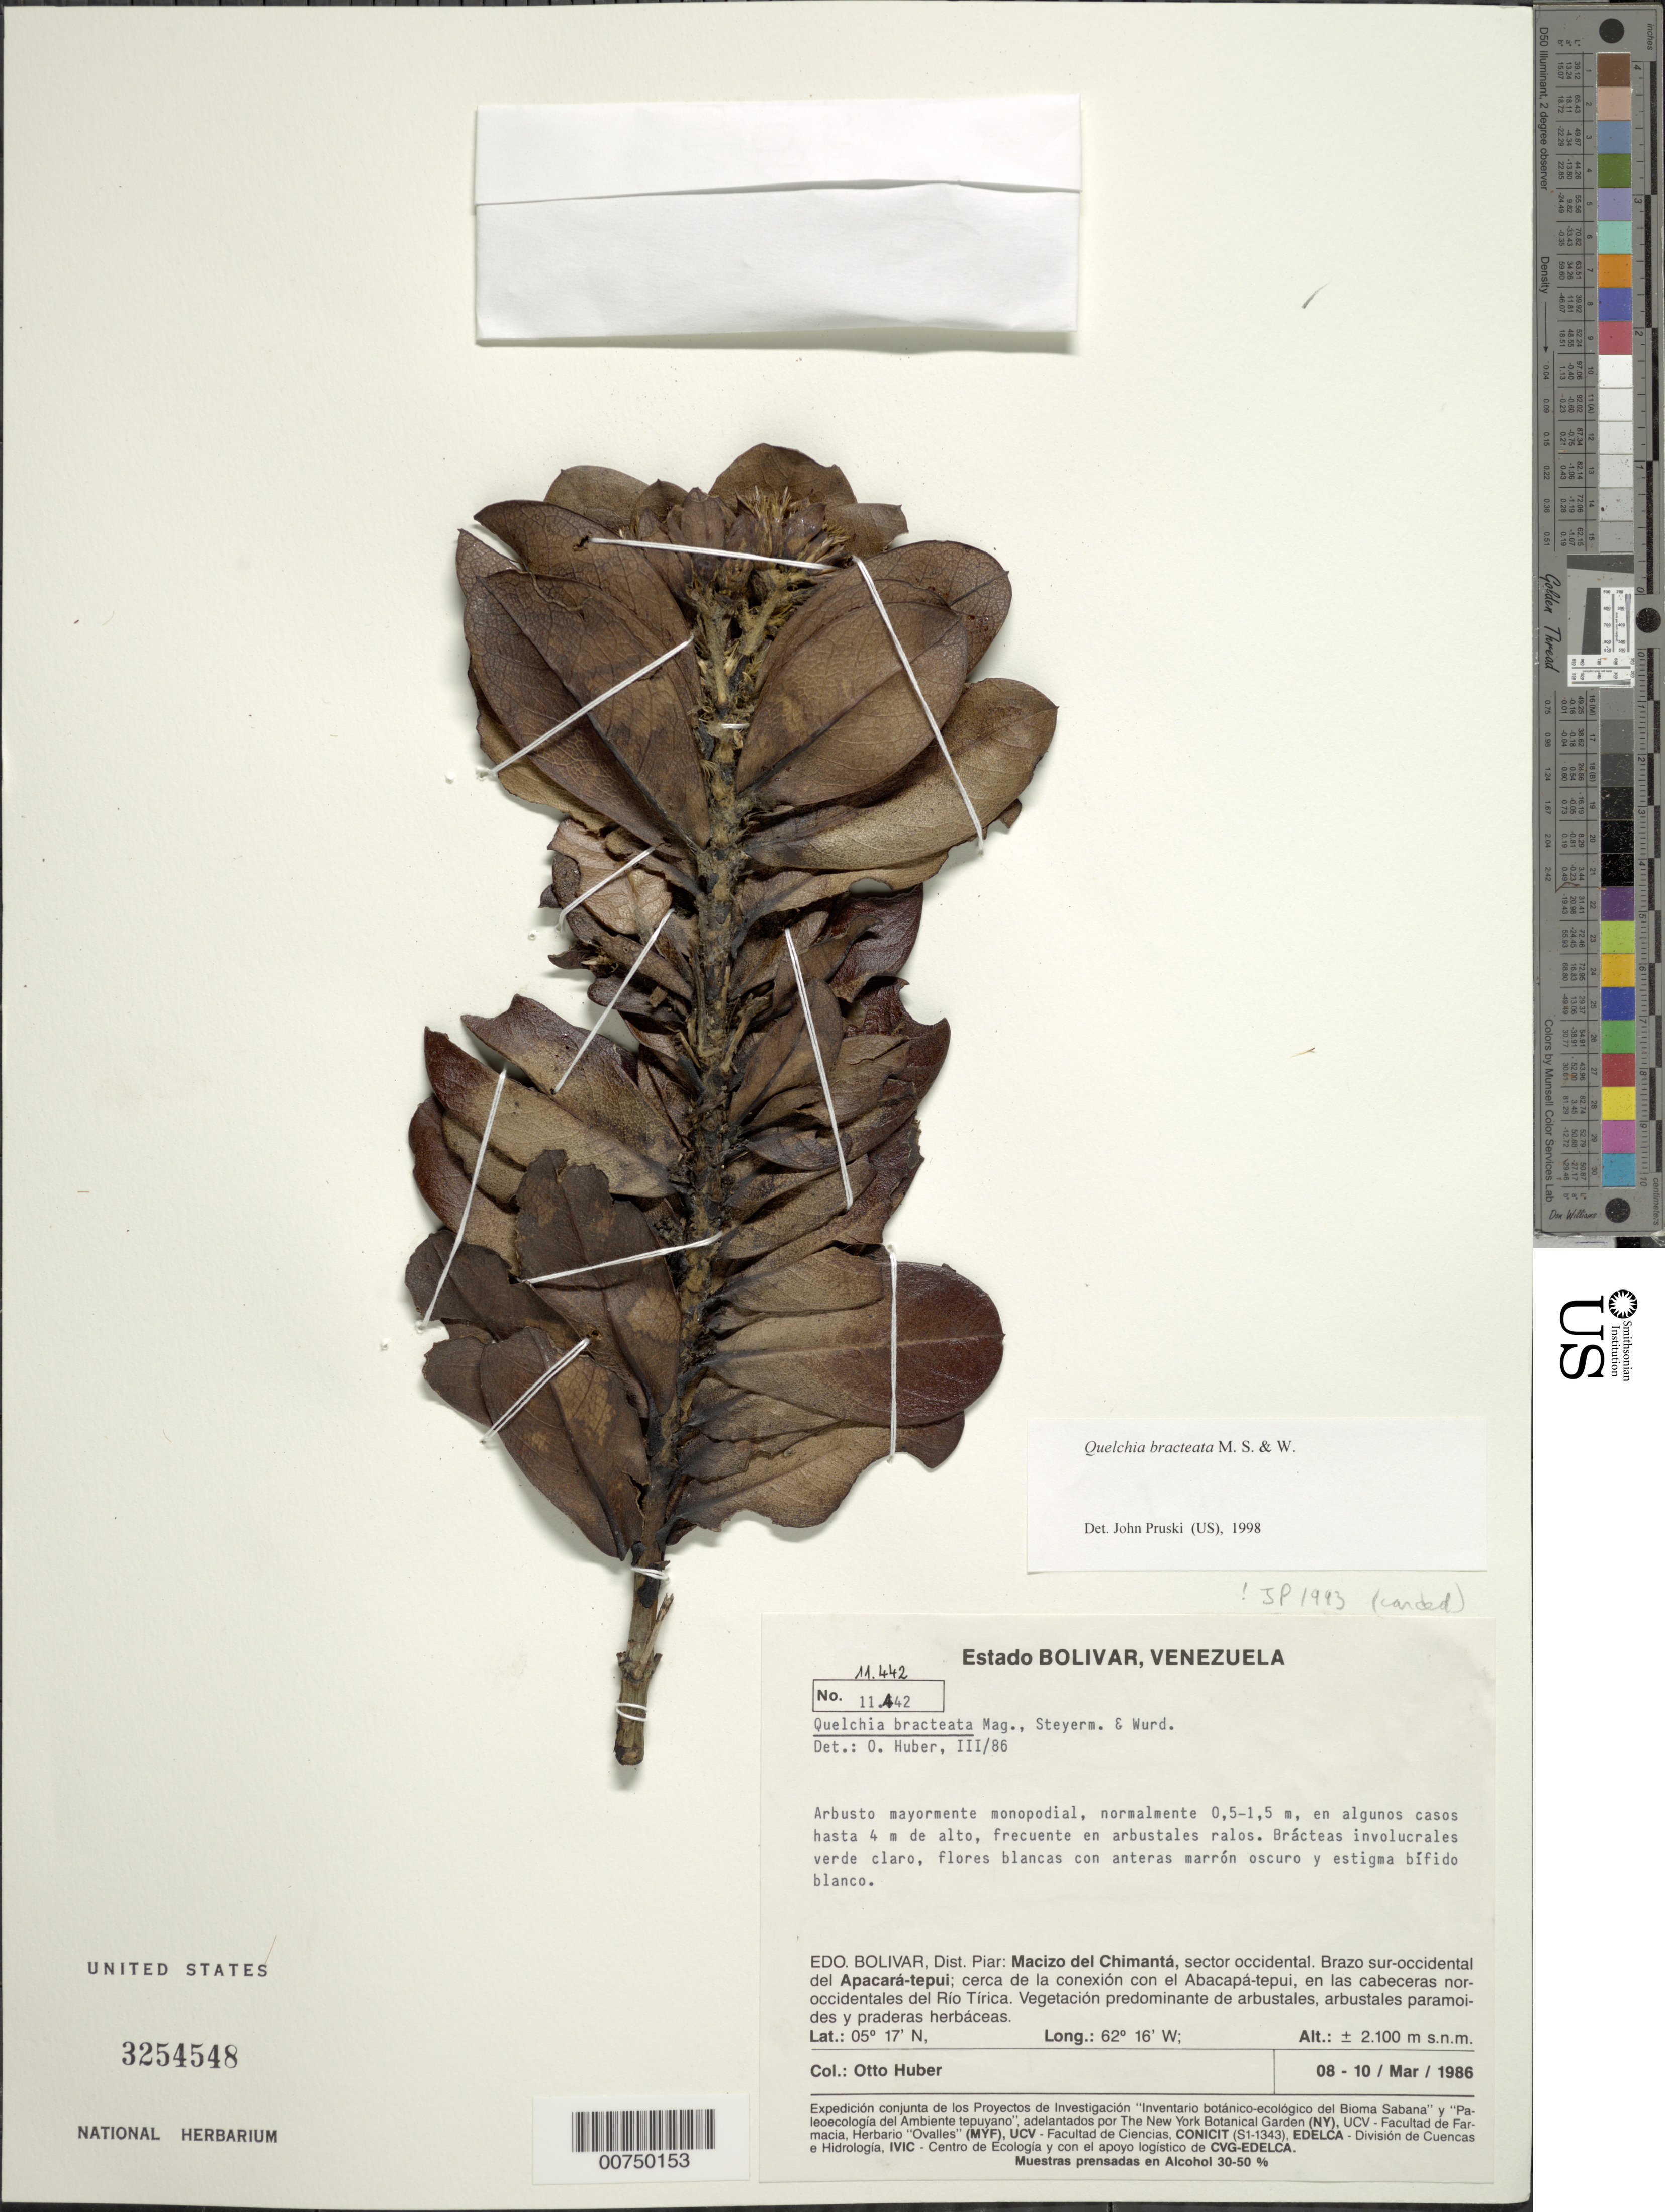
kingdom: Plantae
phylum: Tracheophyta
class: Magnoliopsida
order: Asterales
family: Asteraceae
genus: Quelchia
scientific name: Quelchia bracteata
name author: Maguire et al.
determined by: Pruski, J. F.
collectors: O. Huber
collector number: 11442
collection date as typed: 8-Mar-86 to 10-Mar-86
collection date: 1986-03-08/1986-03-10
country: Venezuela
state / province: Bolívar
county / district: Piar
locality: Macizo del Chimantá, sector sur occidental, brazo sur-occidental del Apacará-tepuí; cerca de la conexión con el Abacapá-tepuí, en las cabeceras noroccidentales del Río Tírica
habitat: Arbustales ralos. Vegetación predominante de arbustales, arbustales paramoides y praderas herbáceas.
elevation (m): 2100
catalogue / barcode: US 3254548